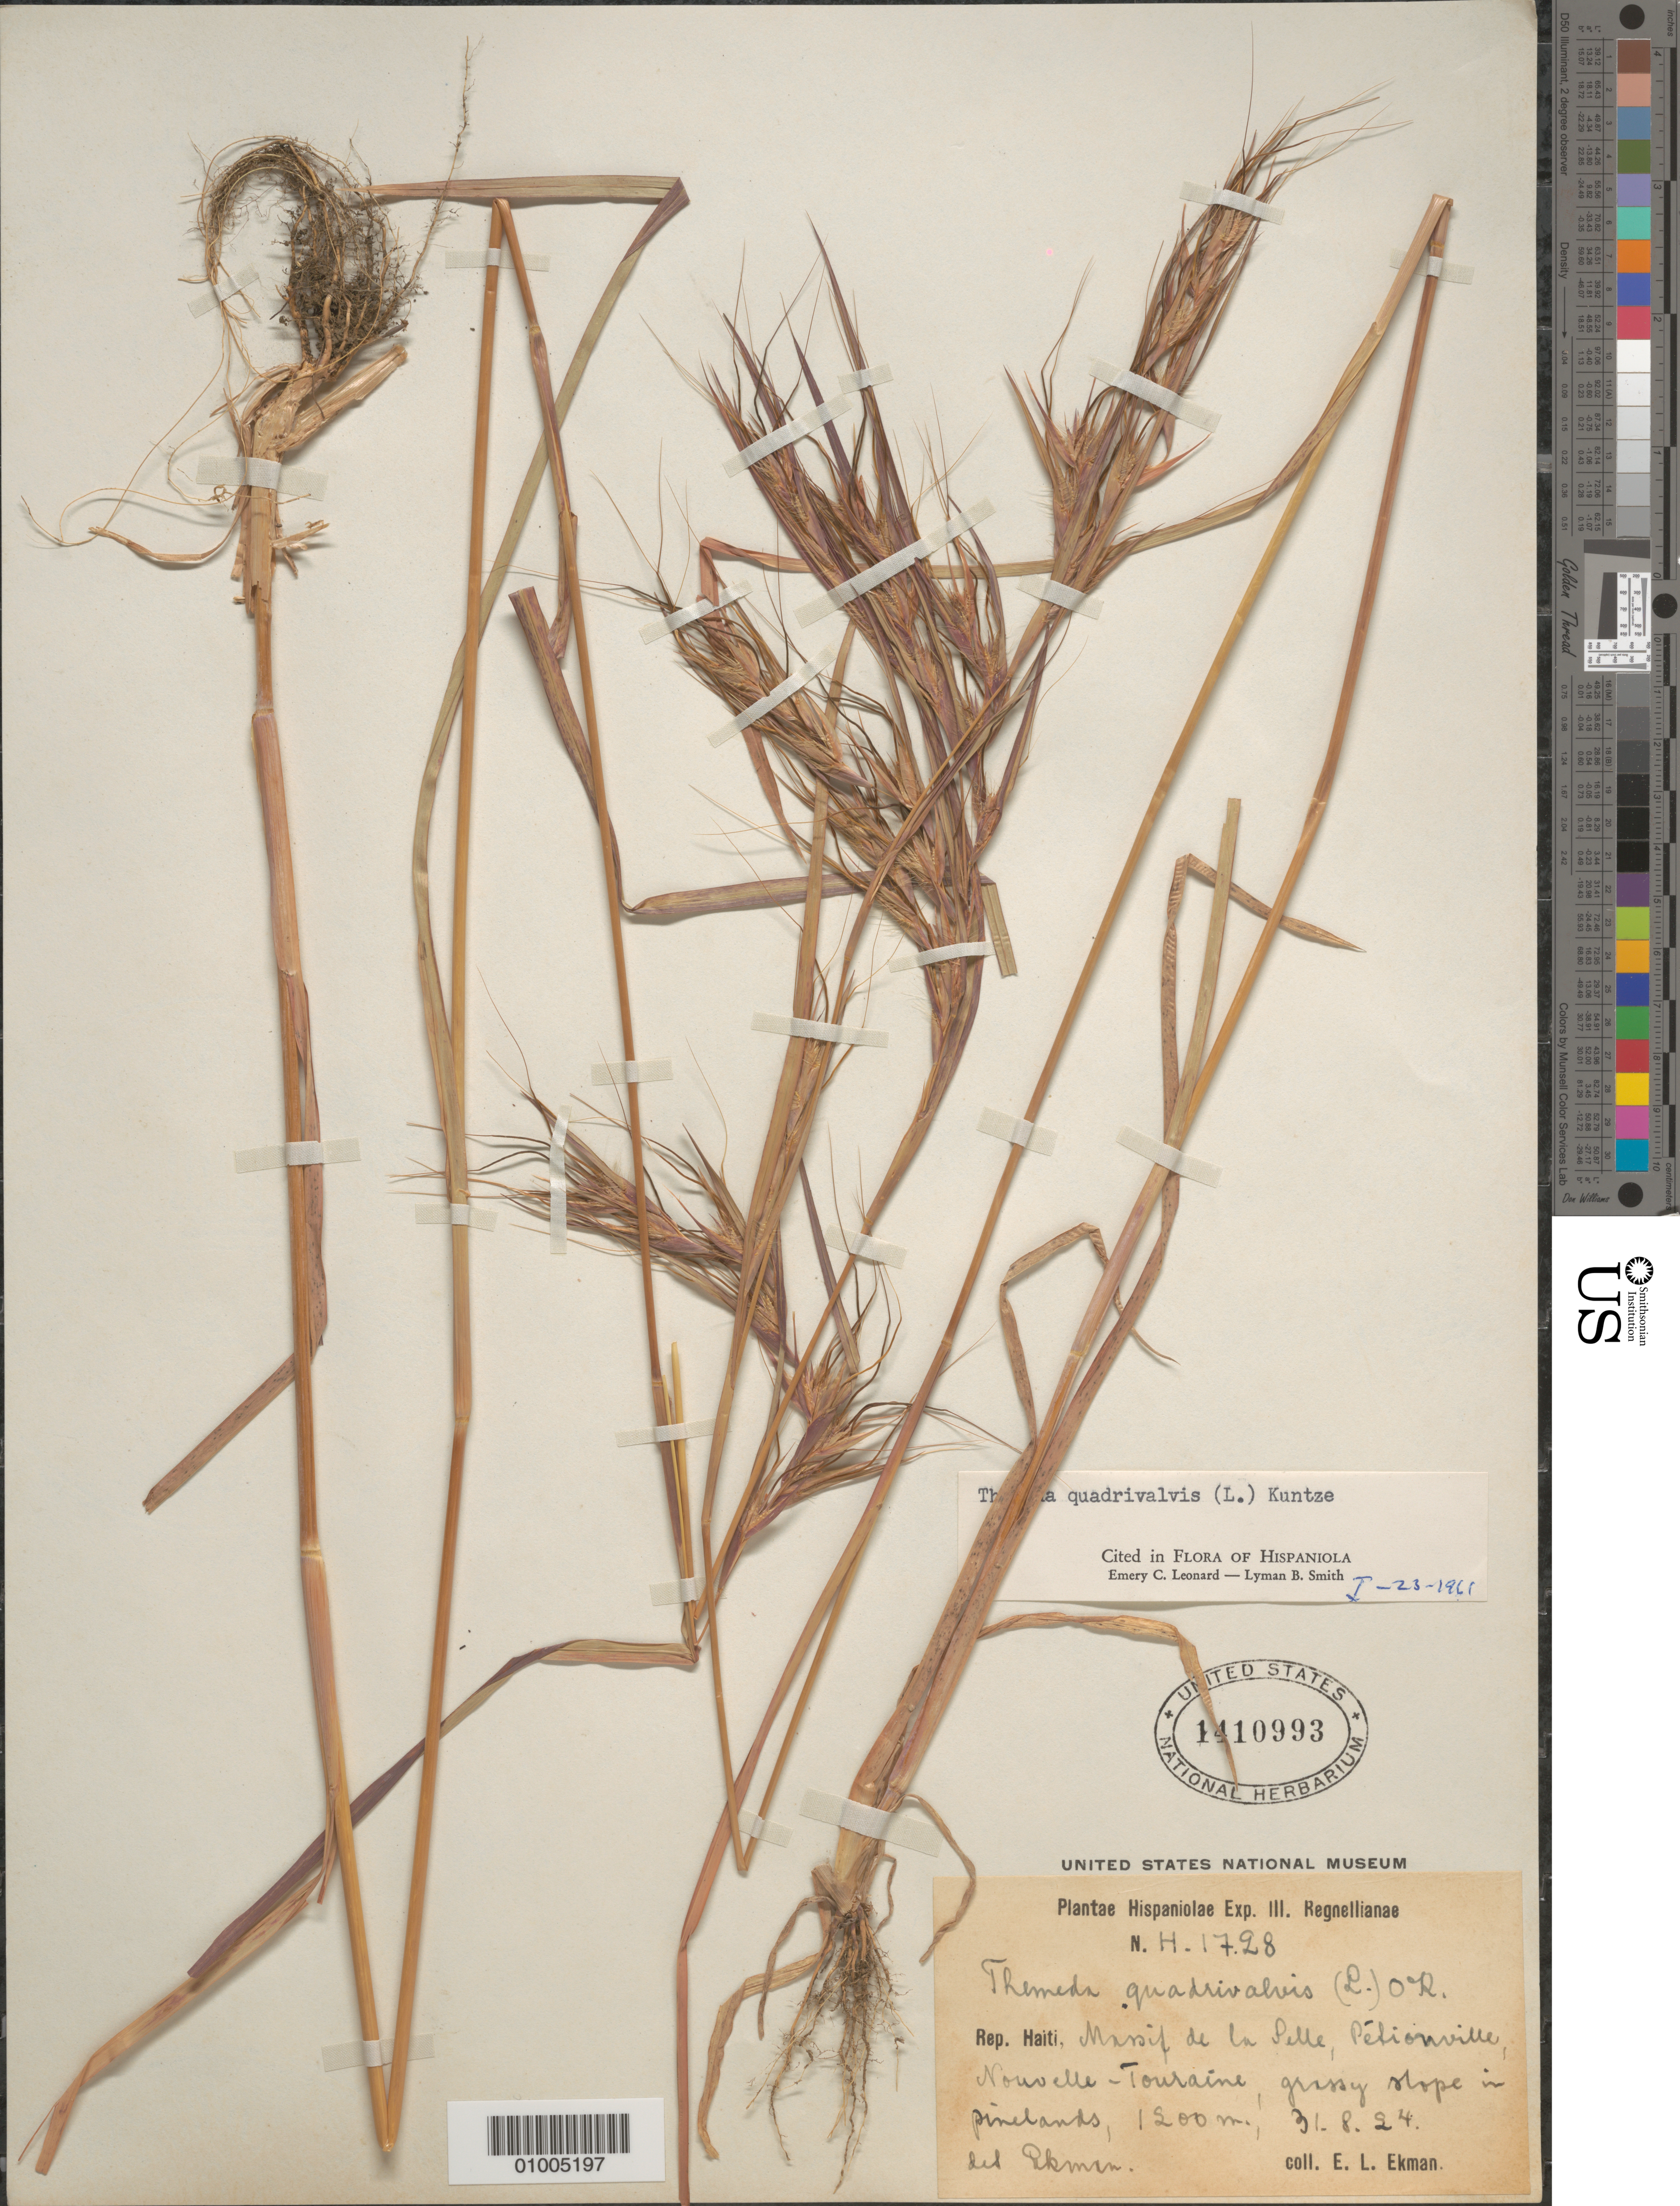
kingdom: Plantae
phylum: Tracheophyta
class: Liliopsida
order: Poales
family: Poaceae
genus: Themeda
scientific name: Themeda quadrivalvis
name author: (L.) Kuntze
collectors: E. L. Ekman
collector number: H 1728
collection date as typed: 31 Aug 1924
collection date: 1924-08-31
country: Haiti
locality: Massif de la Pelle. Petitionville, Nouvelle-Touraine, grassy slope in pinelands.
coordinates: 0 N, 0 E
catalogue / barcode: US 1410993